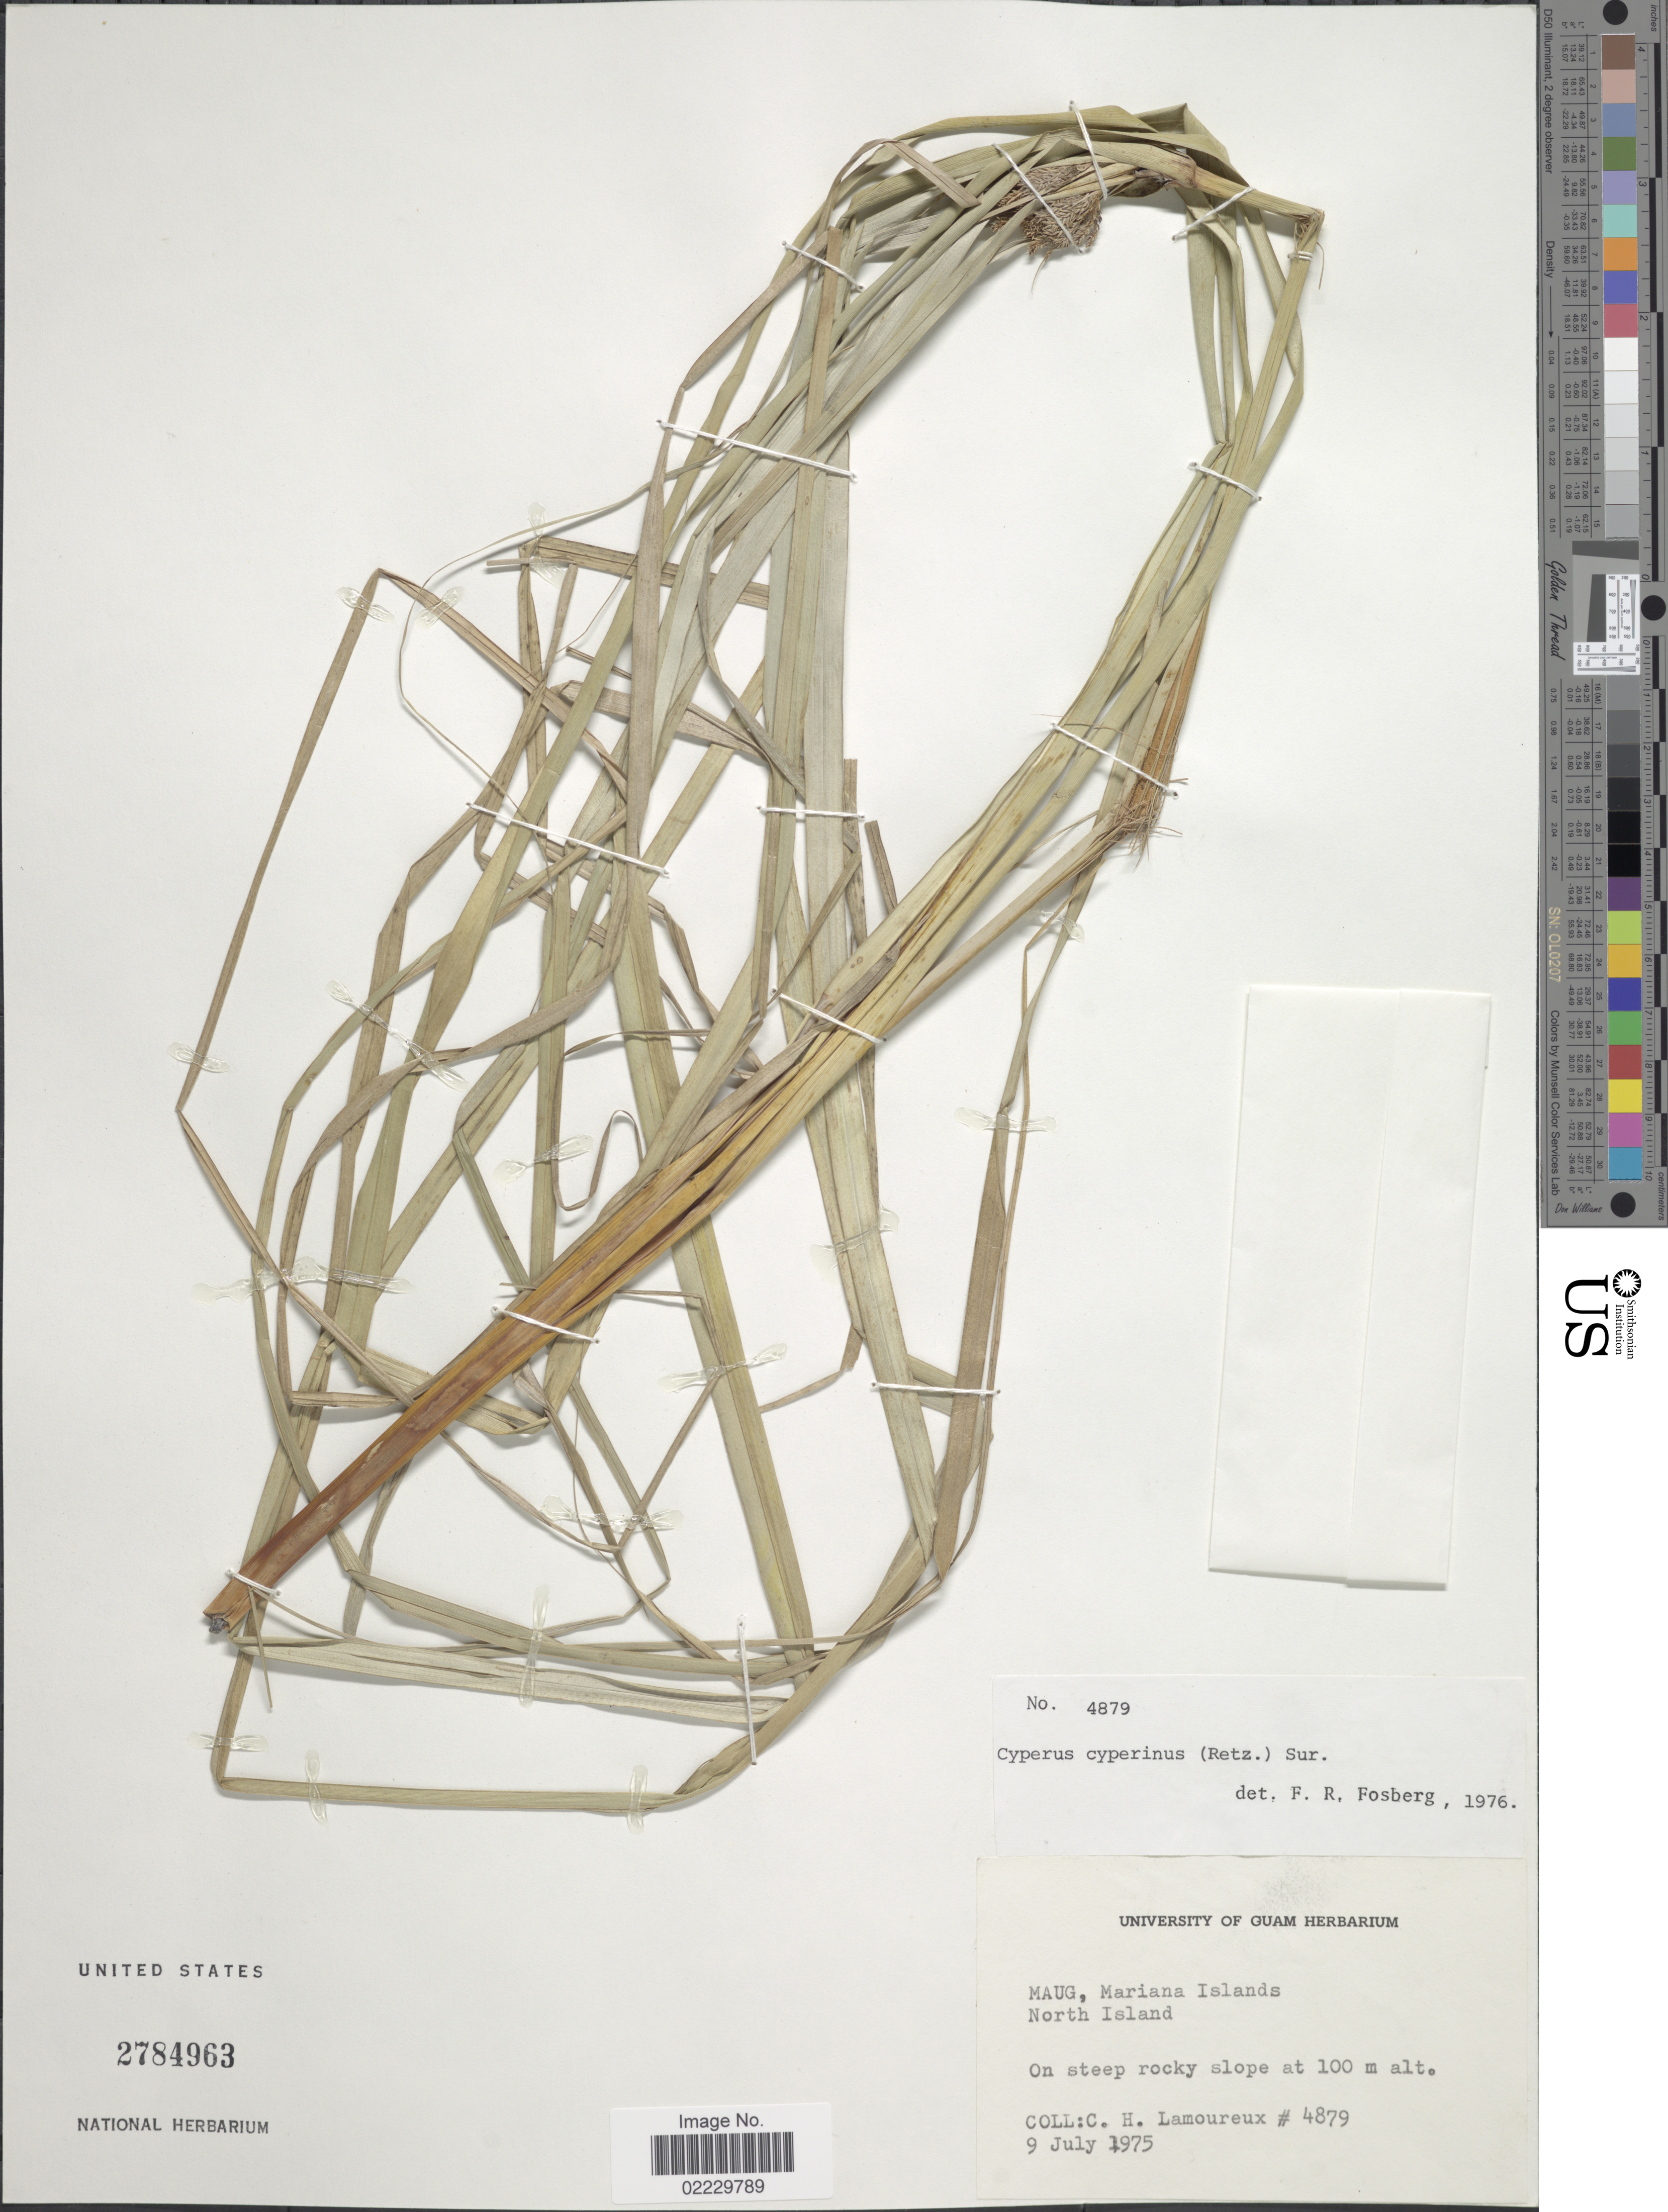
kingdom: Plantae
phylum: Tracheophyta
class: Liliopsida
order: Poales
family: Cyperaceae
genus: Cyperus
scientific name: Cyperus cyperinus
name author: (Retz.) Valck. Sur.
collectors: C. H. Lamoureux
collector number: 4879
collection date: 1975-07-09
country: Northern Mariana Islands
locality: Maug, Mariana Islands, North Island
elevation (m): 100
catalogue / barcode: US 2784963